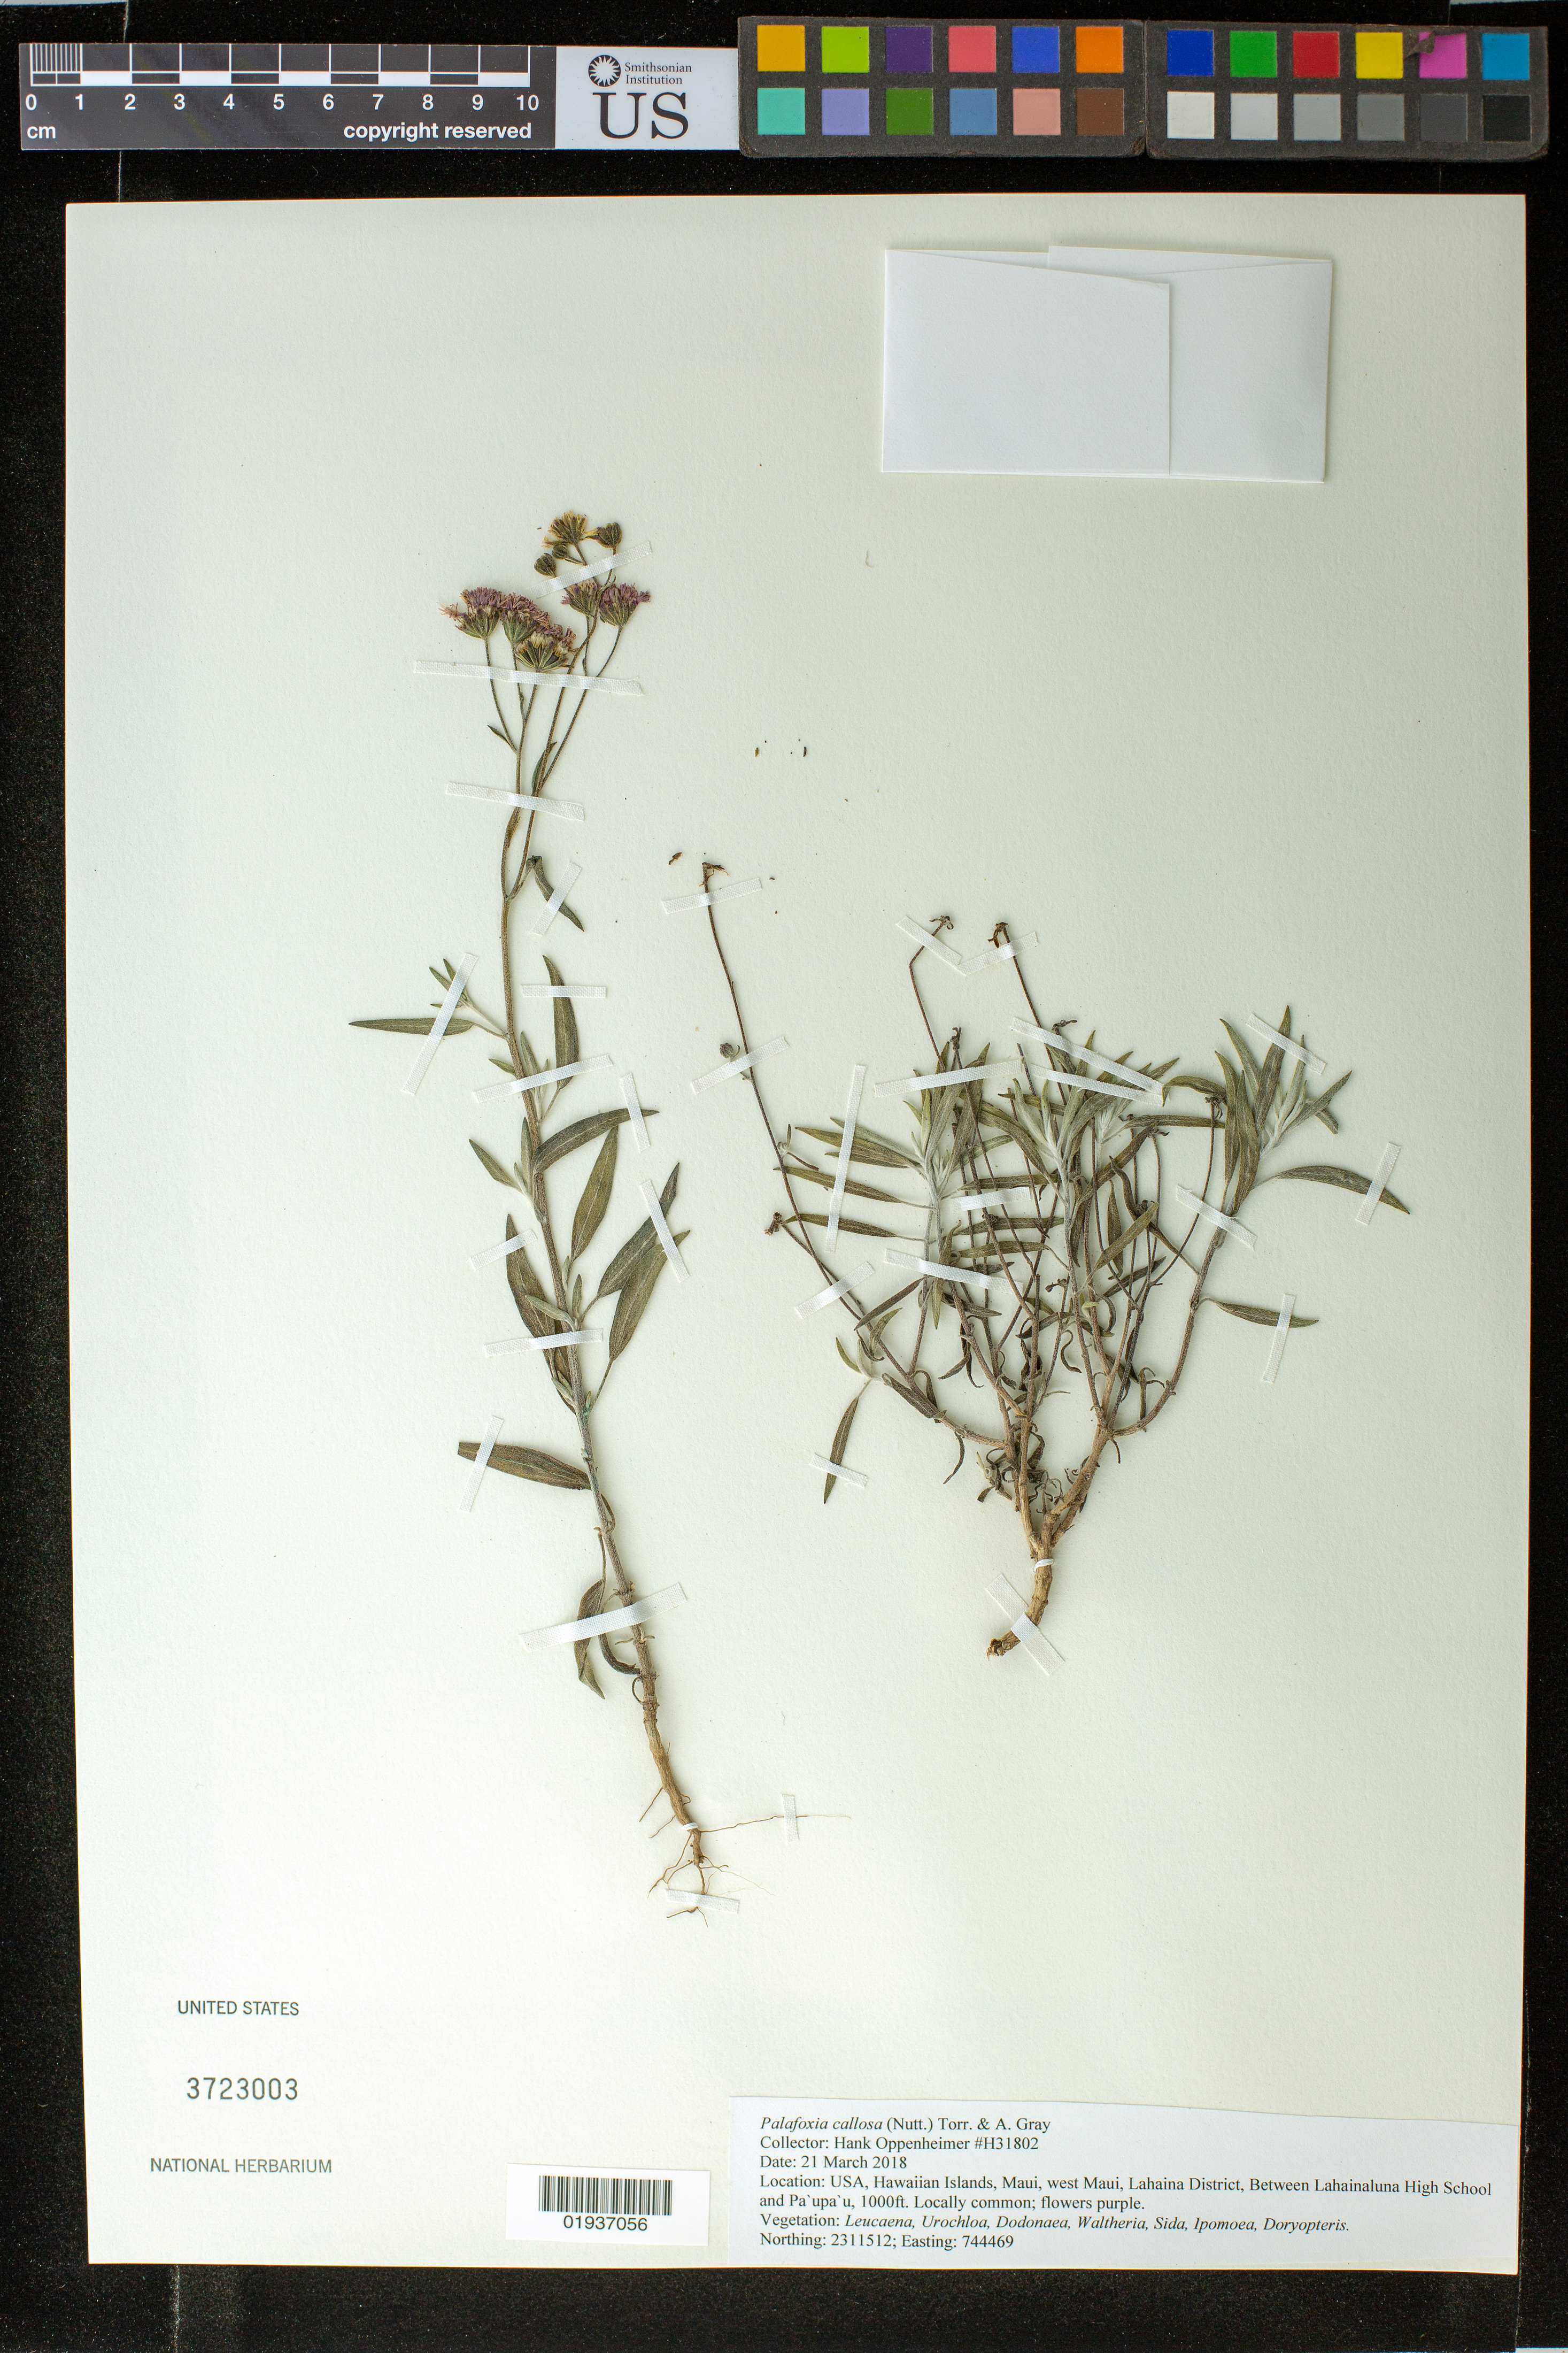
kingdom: Plantae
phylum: Tracheophyta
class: Magnoliopsida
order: Asterales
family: Asteraceae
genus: Palafoxia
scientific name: Palafoxia callosa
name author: (Nutt.) Torr. & A. Gray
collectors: H. L. Oppenheimer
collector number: H31802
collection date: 2018-03-21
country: United States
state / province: Hawaii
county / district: Maui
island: Maui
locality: West Maui, Lahaina District, between Lahainaluna High School and Paupau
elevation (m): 305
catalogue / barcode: US 3723003